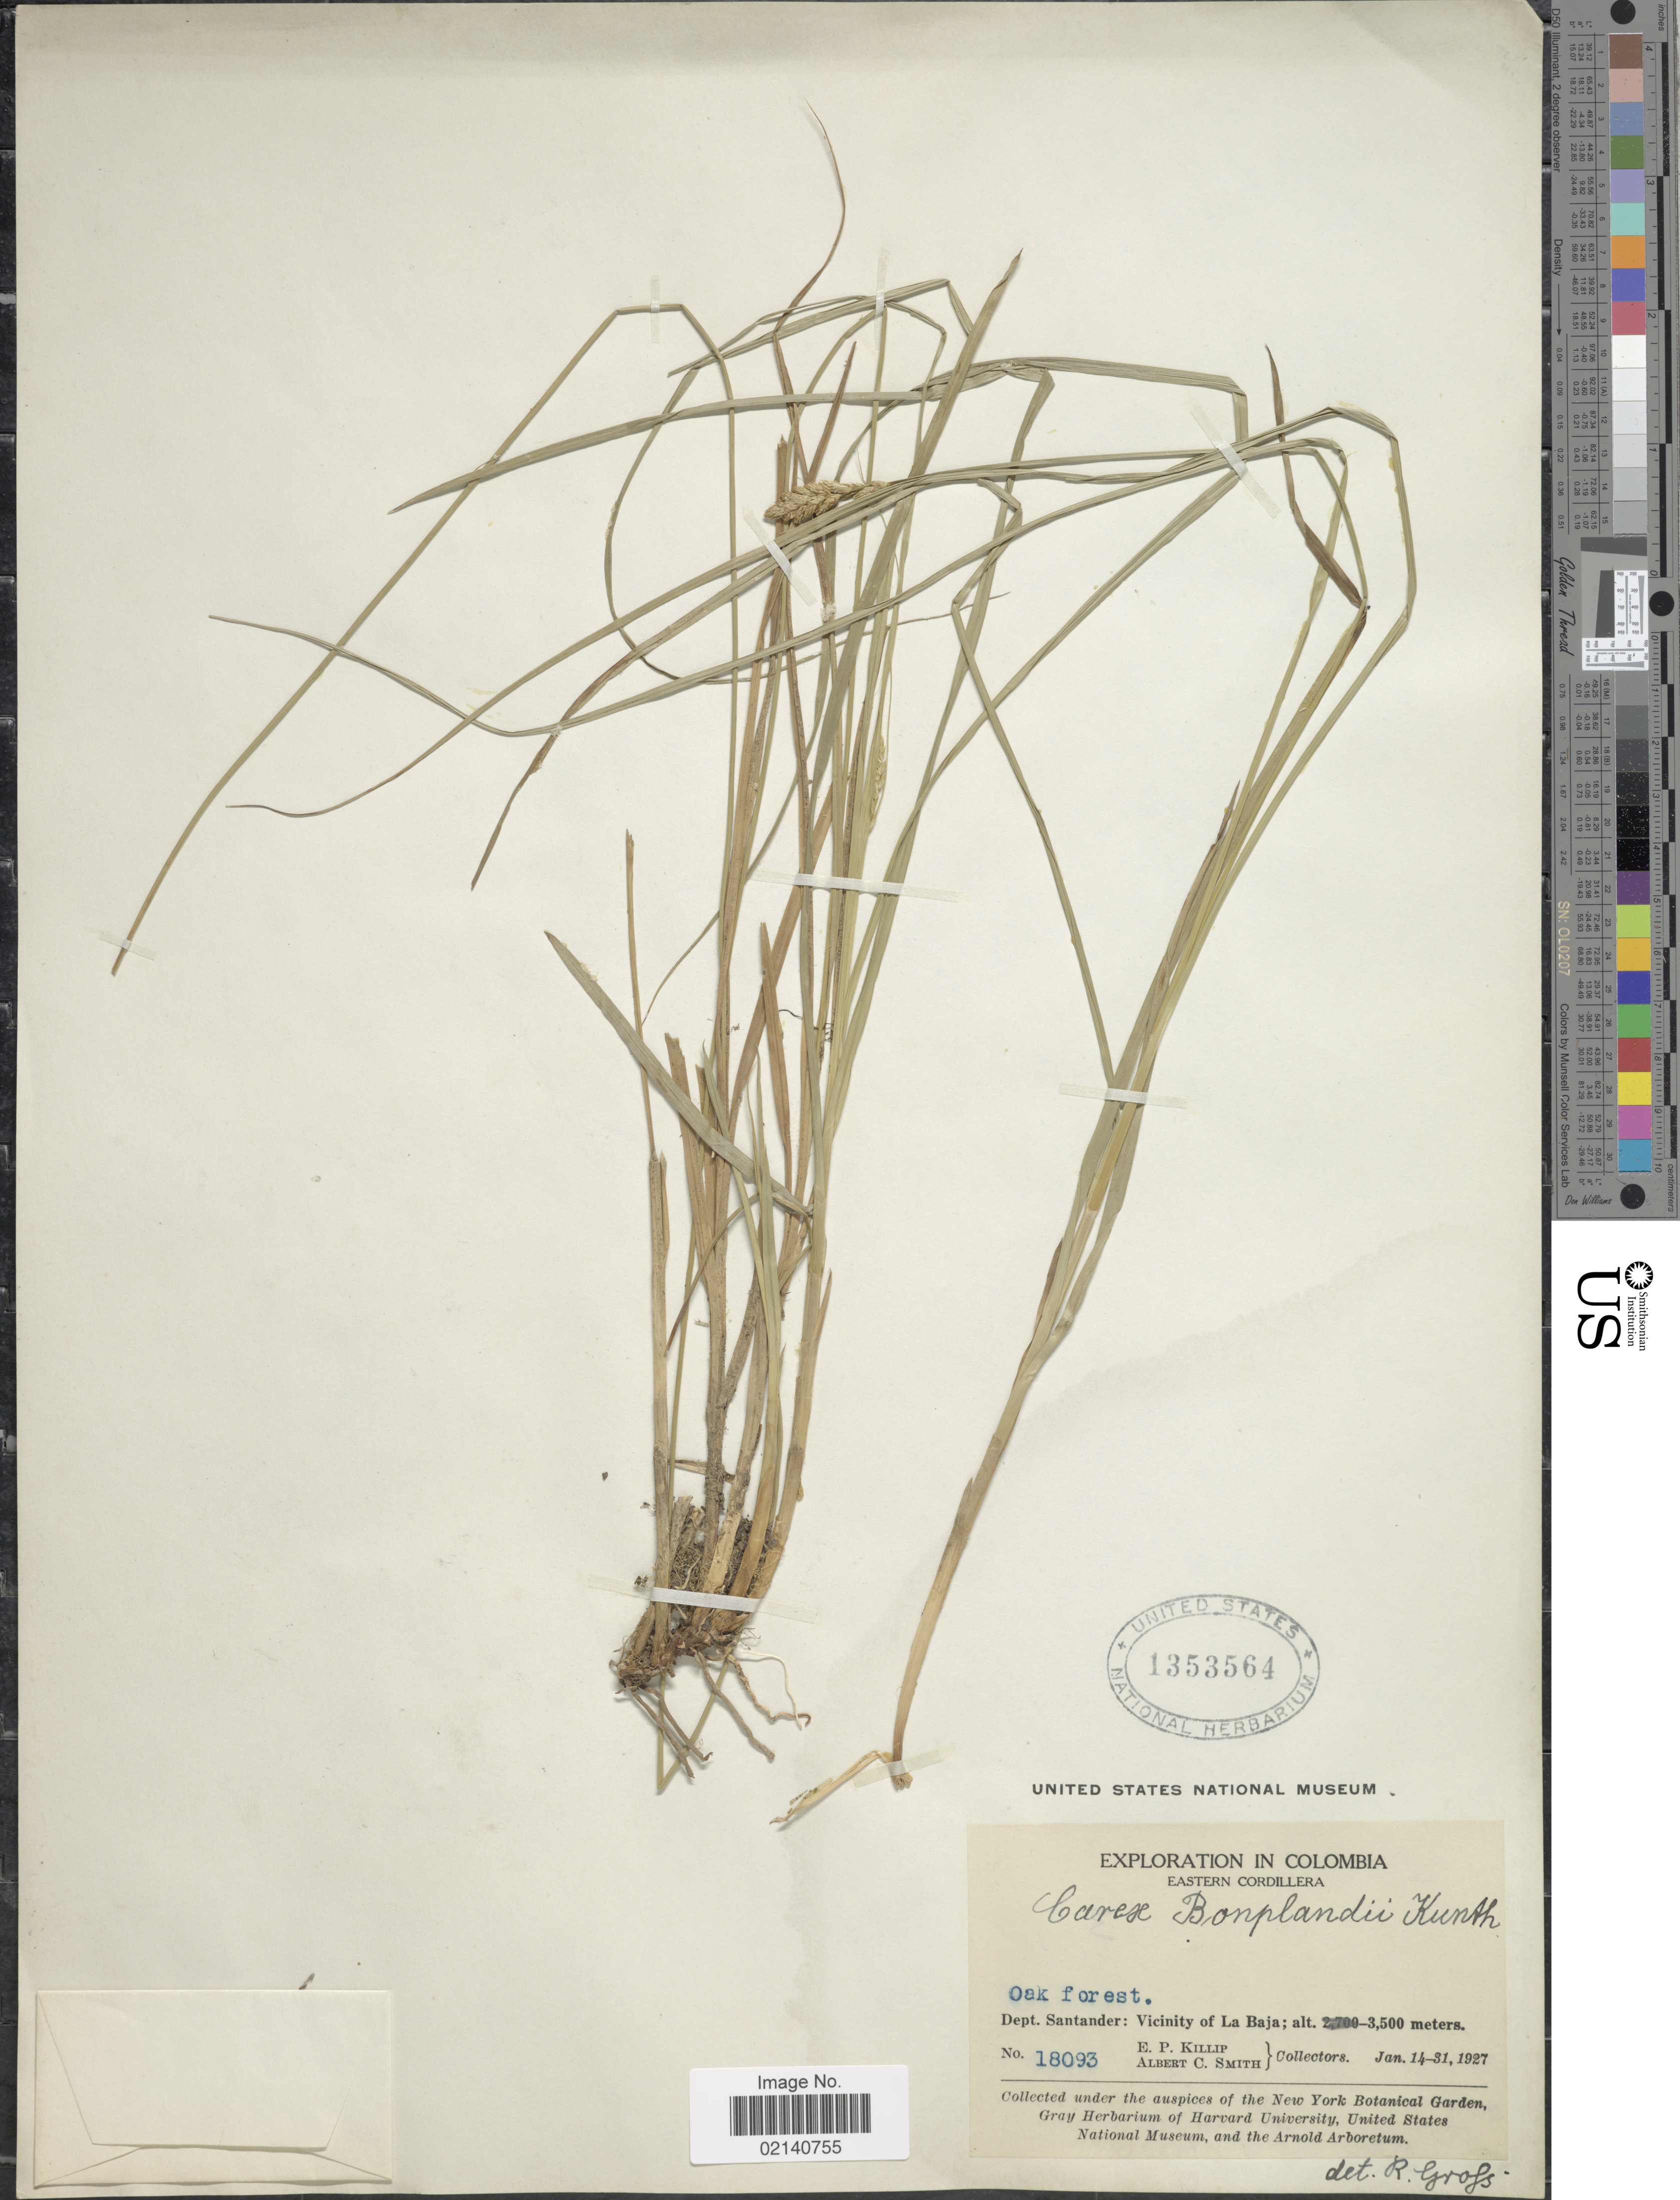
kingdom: Plantae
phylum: Tracheophyta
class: Liliopsida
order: Poales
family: Cyperaceae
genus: Carex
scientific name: Carex bonplandii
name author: Kunth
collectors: E. P. Killip & A. C. Smith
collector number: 18093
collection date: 1927-01-14/1927-01-31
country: Colombia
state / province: Santander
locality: Eastern Cordillera, oak forest, vicinity of La Baja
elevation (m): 3500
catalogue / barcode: US 1353564